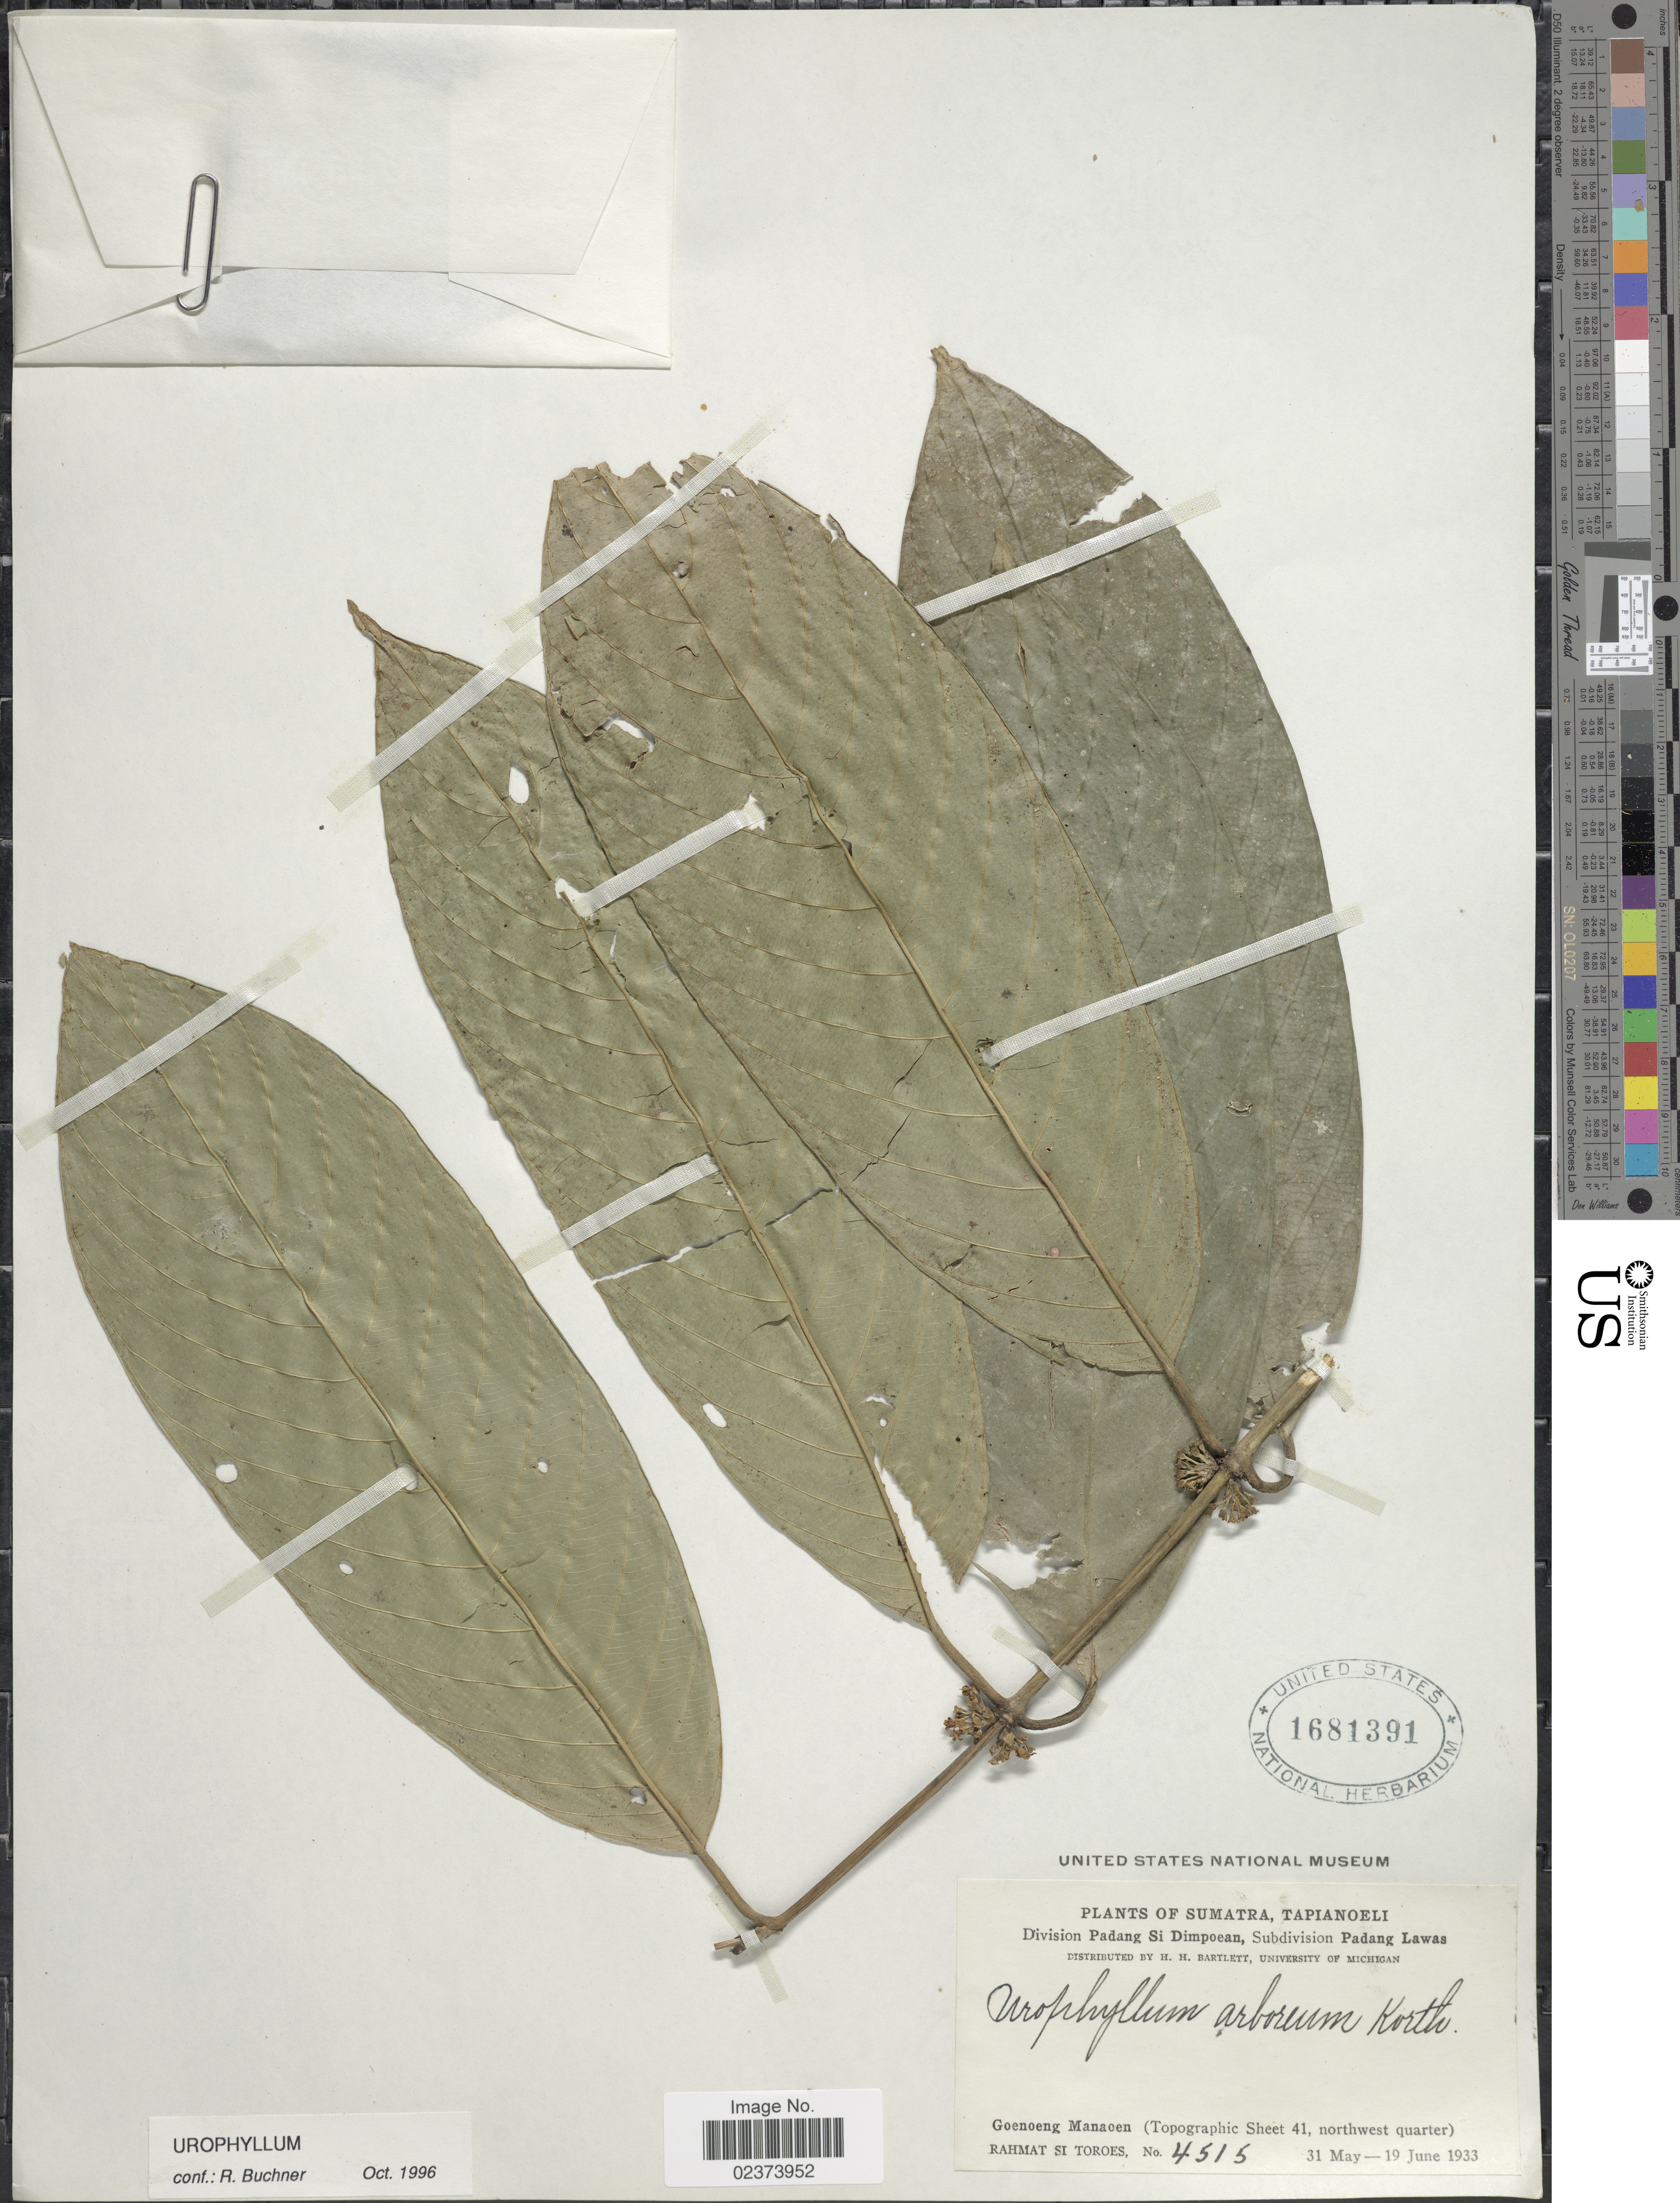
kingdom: Plantae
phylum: Tracheophyta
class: Magnoliopsida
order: Gentianales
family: Rubiaceae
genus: Urophyllum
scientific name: Urophyllum arboreum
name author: (Reinw. ex Blume) Korth.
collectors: Rahmat Si Boeea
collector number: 4515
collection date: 1933-05-31/1933-06-19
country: Indonesia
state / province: Sumatra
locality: Sumatra, Tapianoeli, Goenoeng Manaoen (Topographic Sheet 41, northwest quarter)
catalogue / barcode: US 1681391